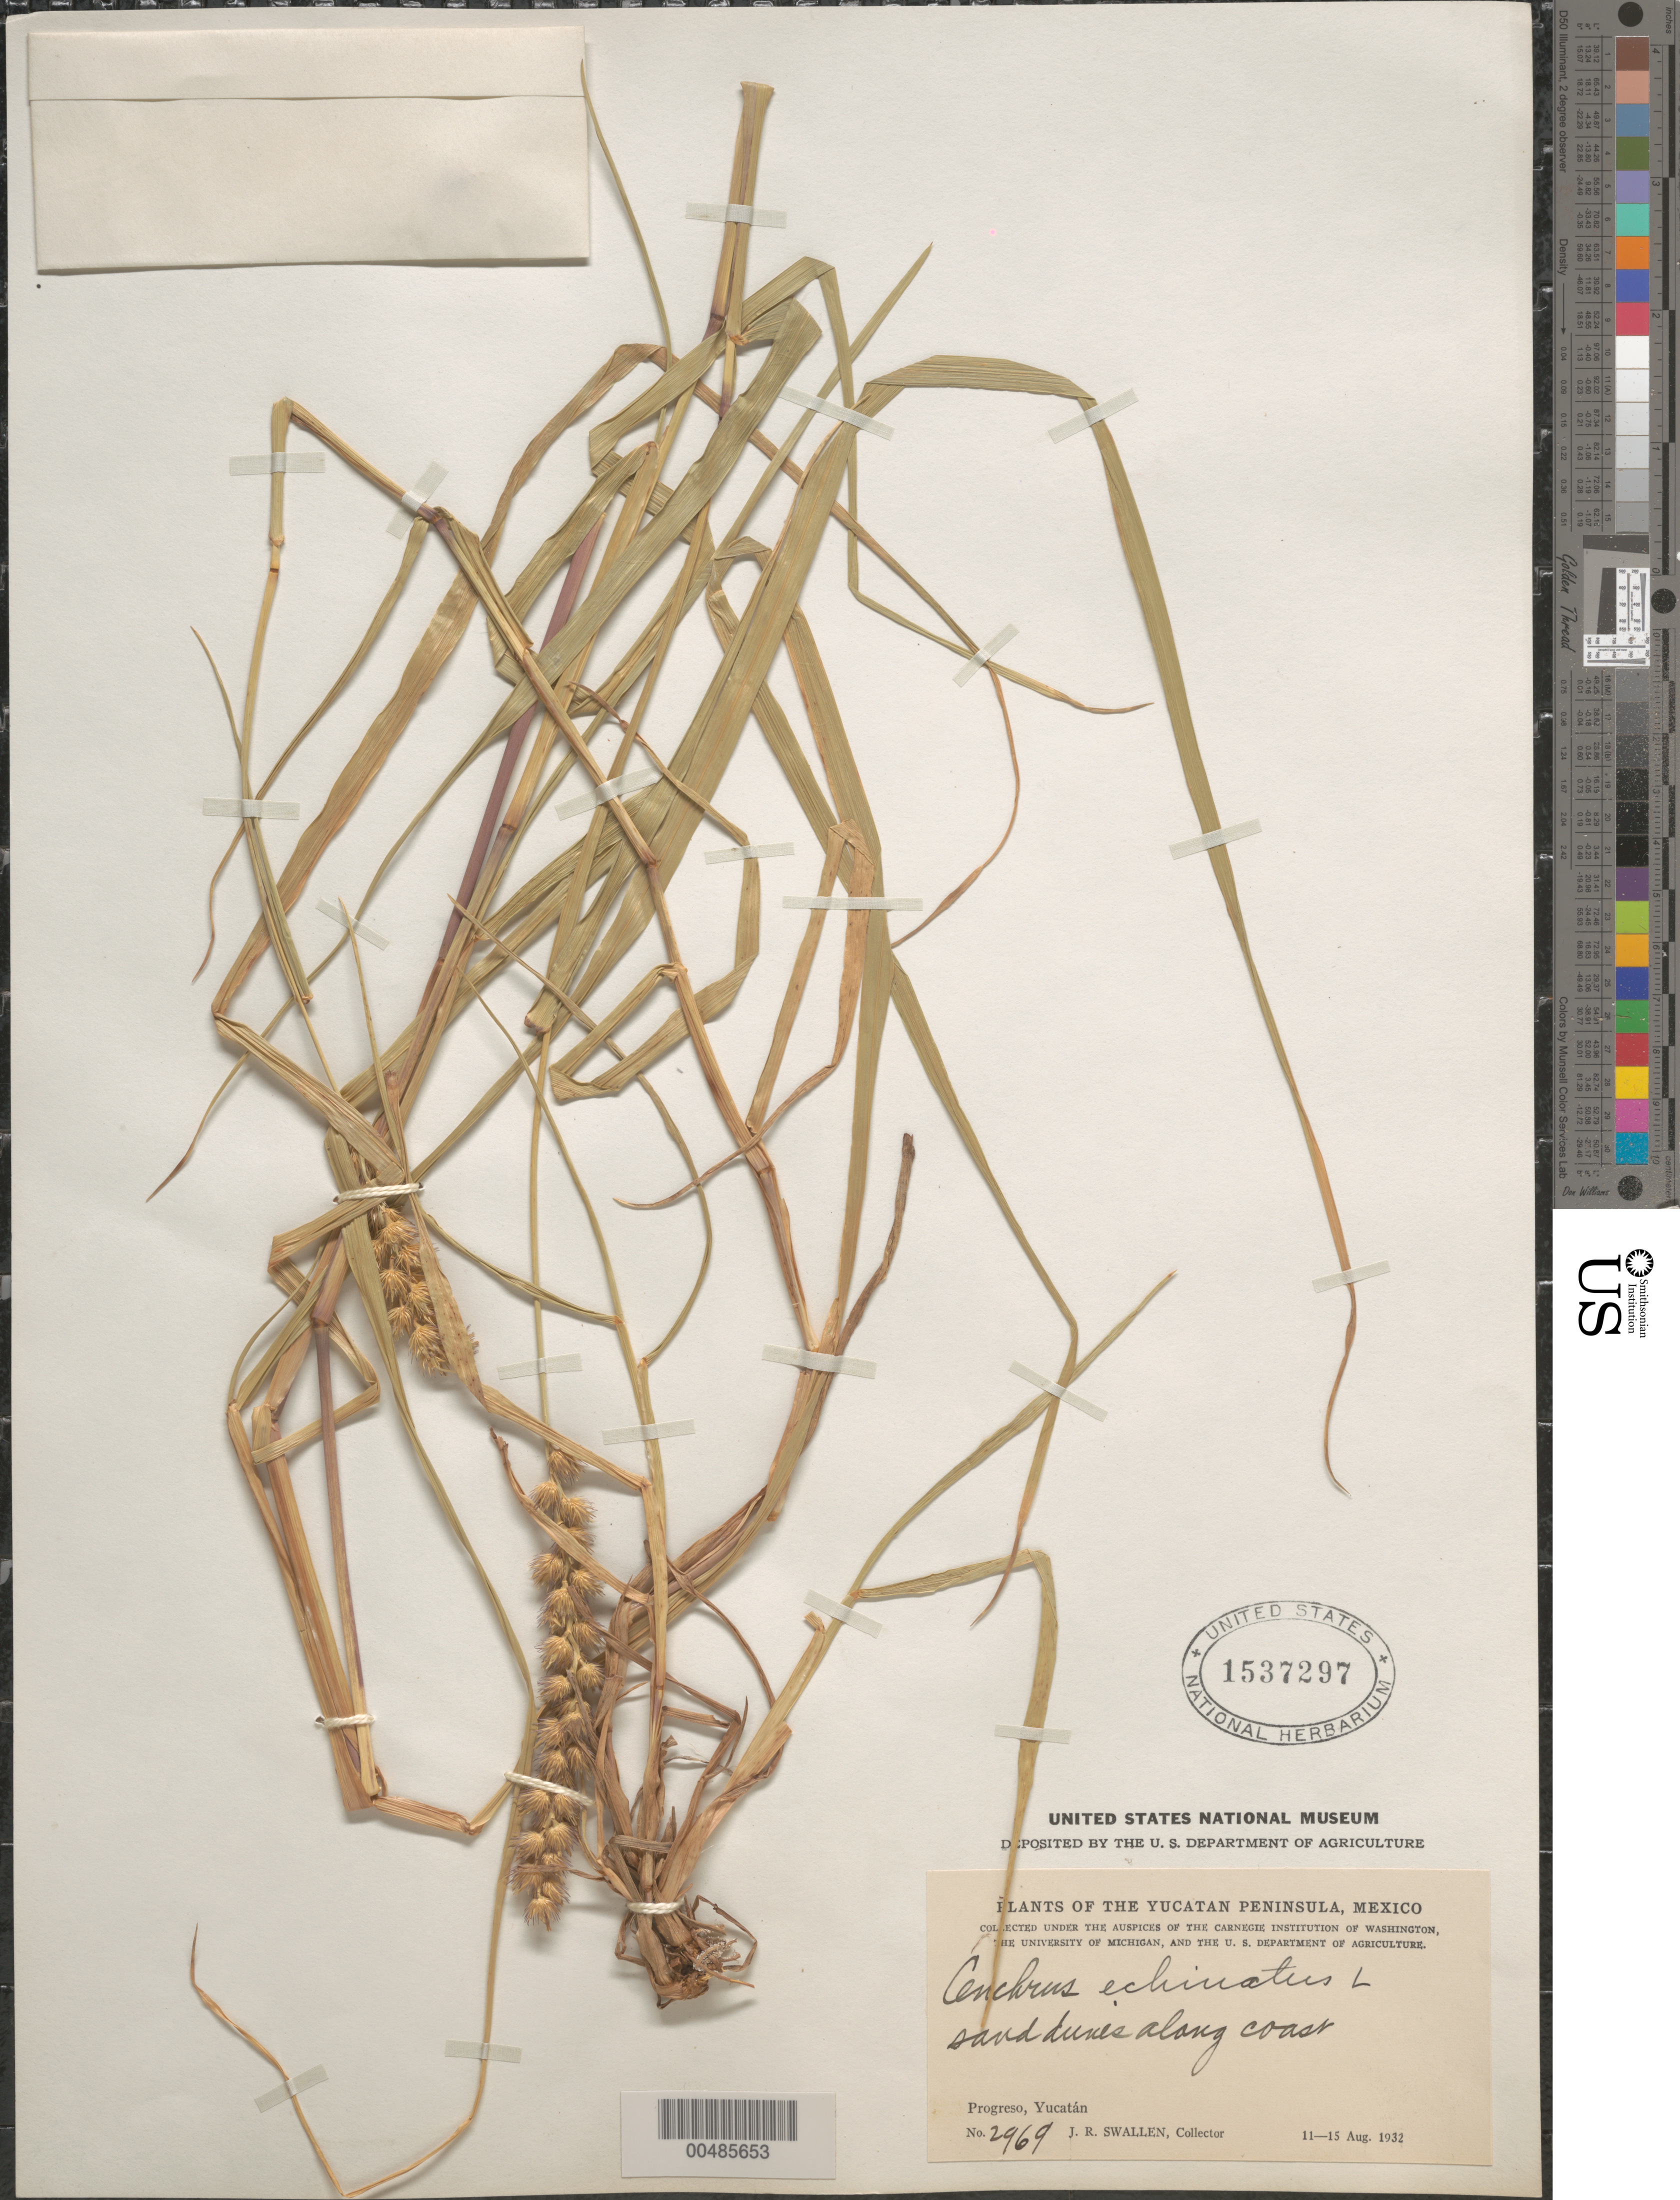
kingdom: Plantae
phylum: Tracheophyta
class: Liliopsida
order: Poales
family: Poaceae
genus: Cenchrus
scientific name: Cenchrus echinatus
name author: L.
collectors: J. R. Swallen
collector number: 2969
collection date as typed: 11 Aug 1932 to 15 Aug 1932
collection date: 1932-08-11/1932-08-15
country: Mexico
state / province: Yucatan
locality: Yucatan Peninsula, Progreso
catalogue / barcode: US 1537297